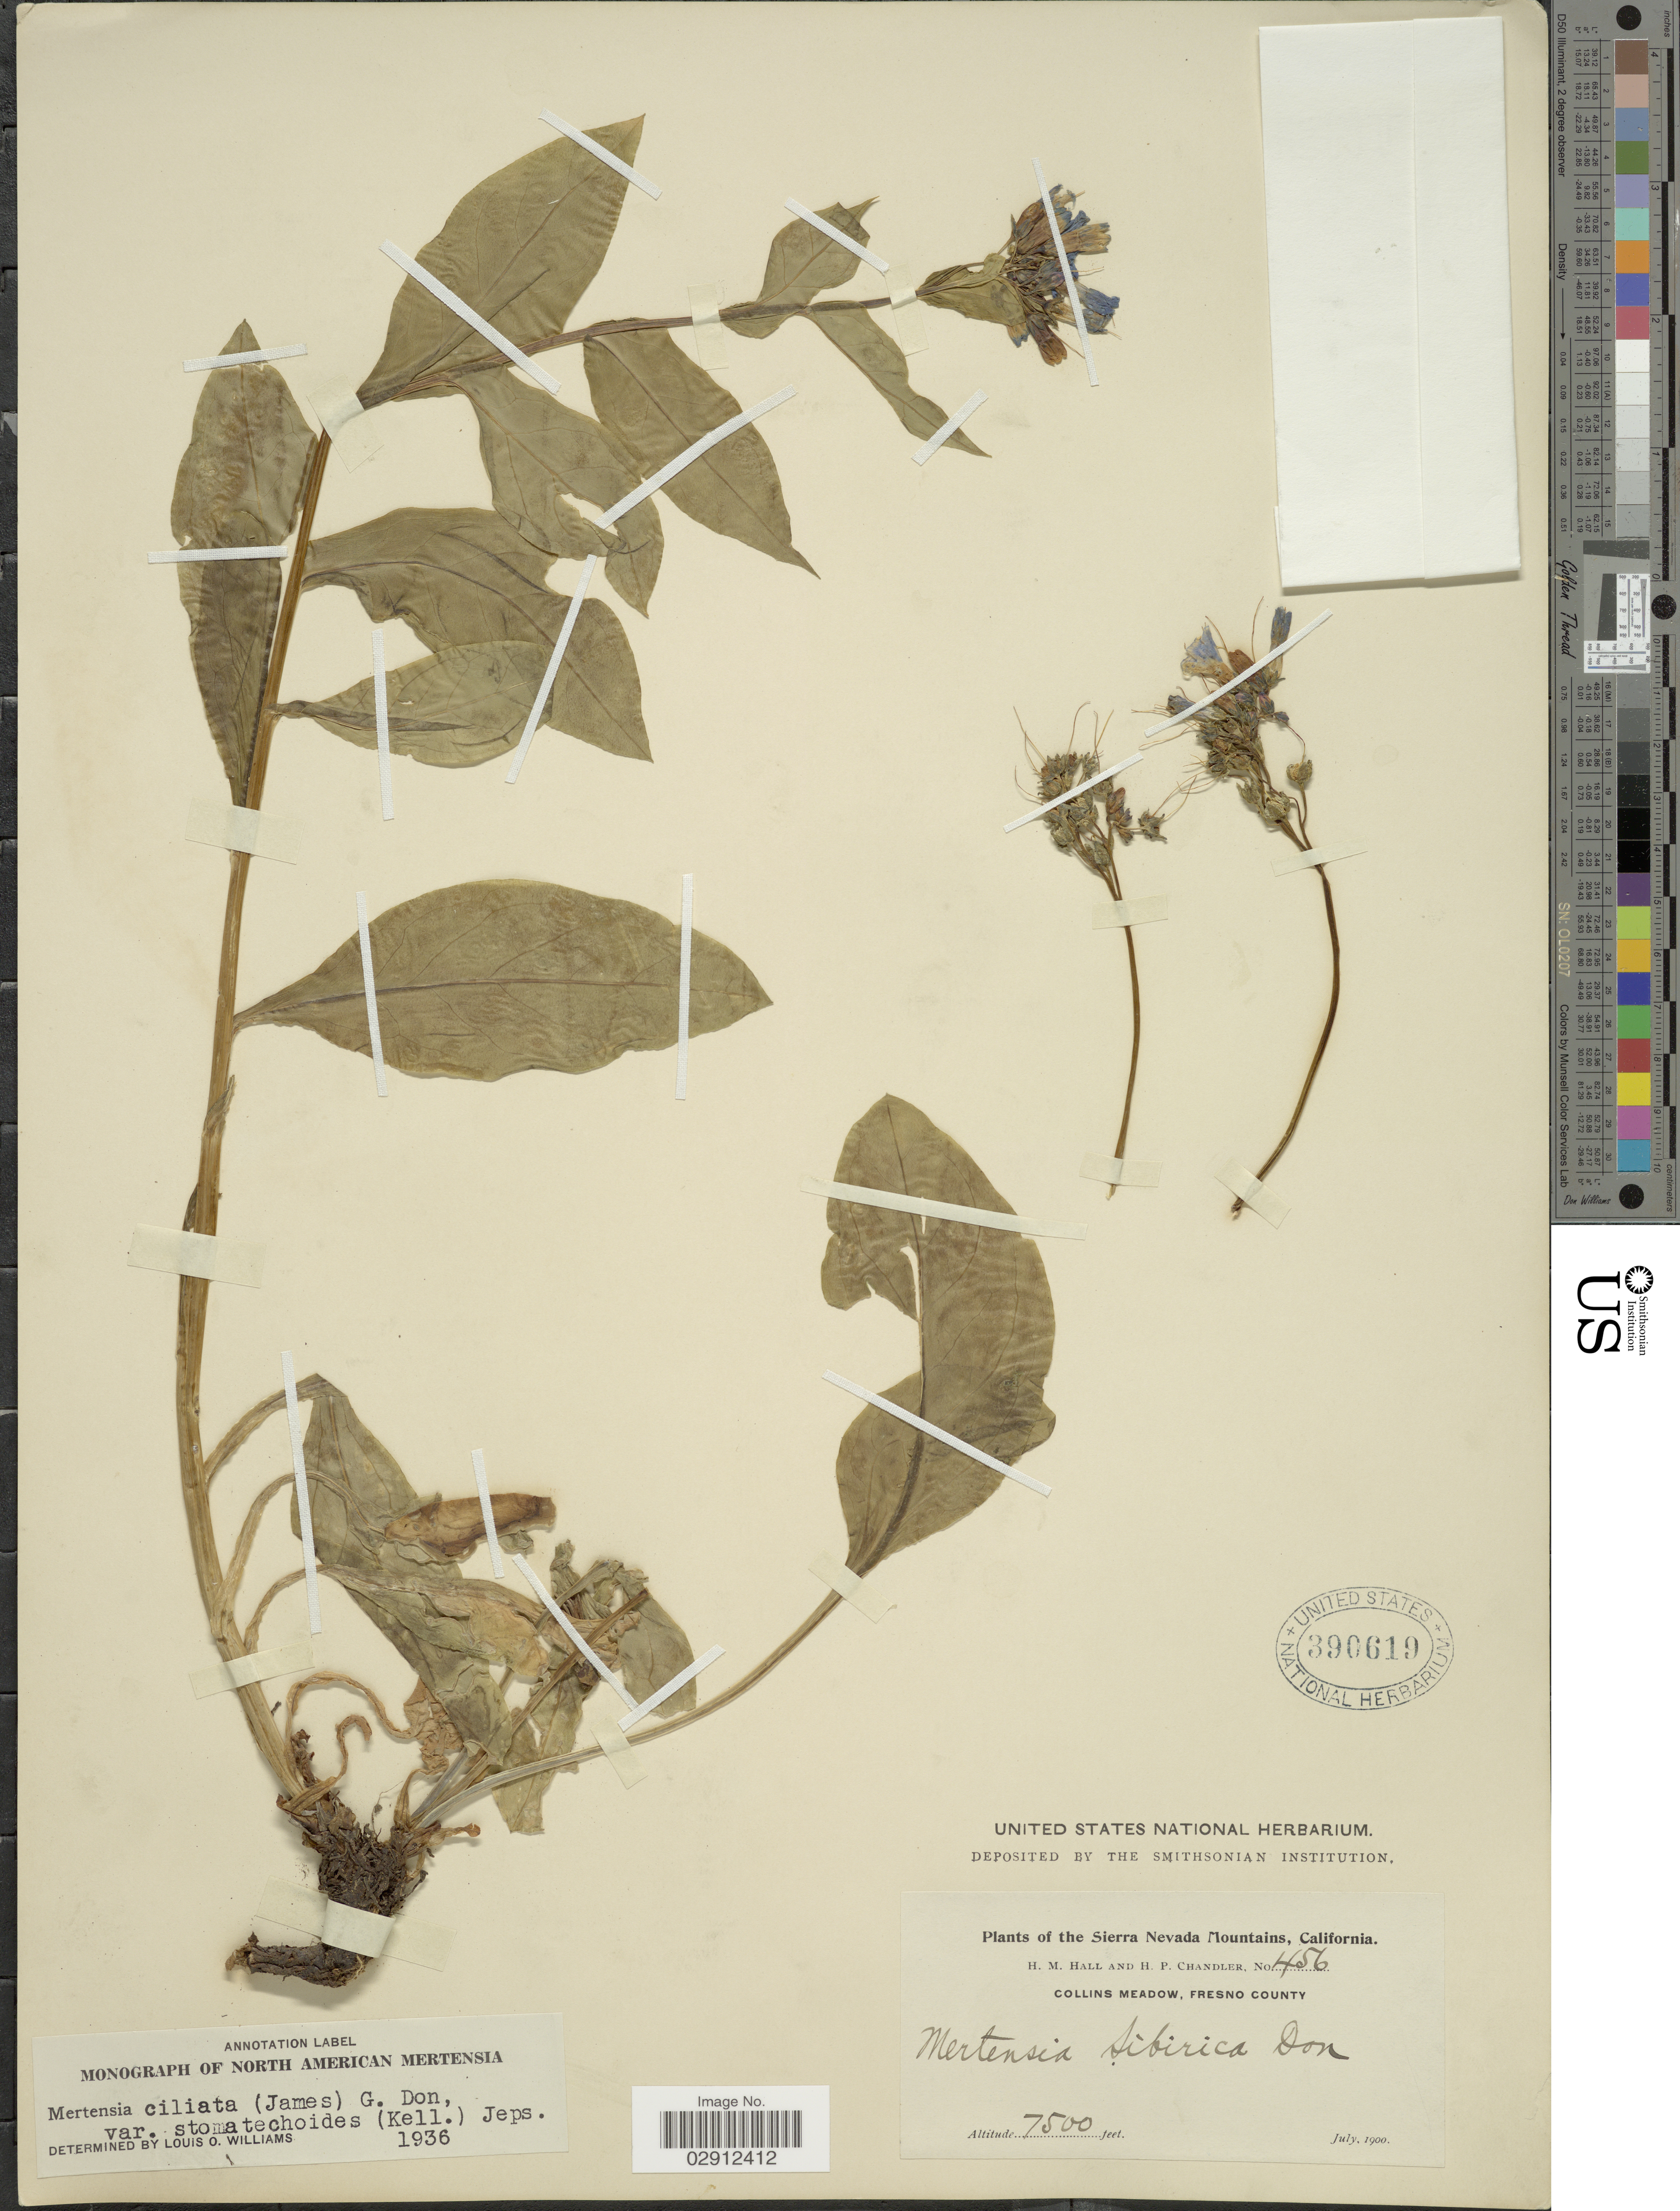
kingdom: Plantae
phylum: Tracheophyta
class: Magnoliopsida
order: Boraginales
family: Boraginaceae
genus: Mertensia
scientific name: Mertensia ciliata var. stomatechoides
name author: (Kellogg) Jeps.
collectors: H. M. Hall & H. Chandler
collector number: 456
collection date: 1900-07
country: United States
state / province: California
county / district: Fresno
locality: The Sierra Nevada Mountains. Collins Meadow, Fresno County.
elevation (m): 2286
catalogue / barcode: US 390619